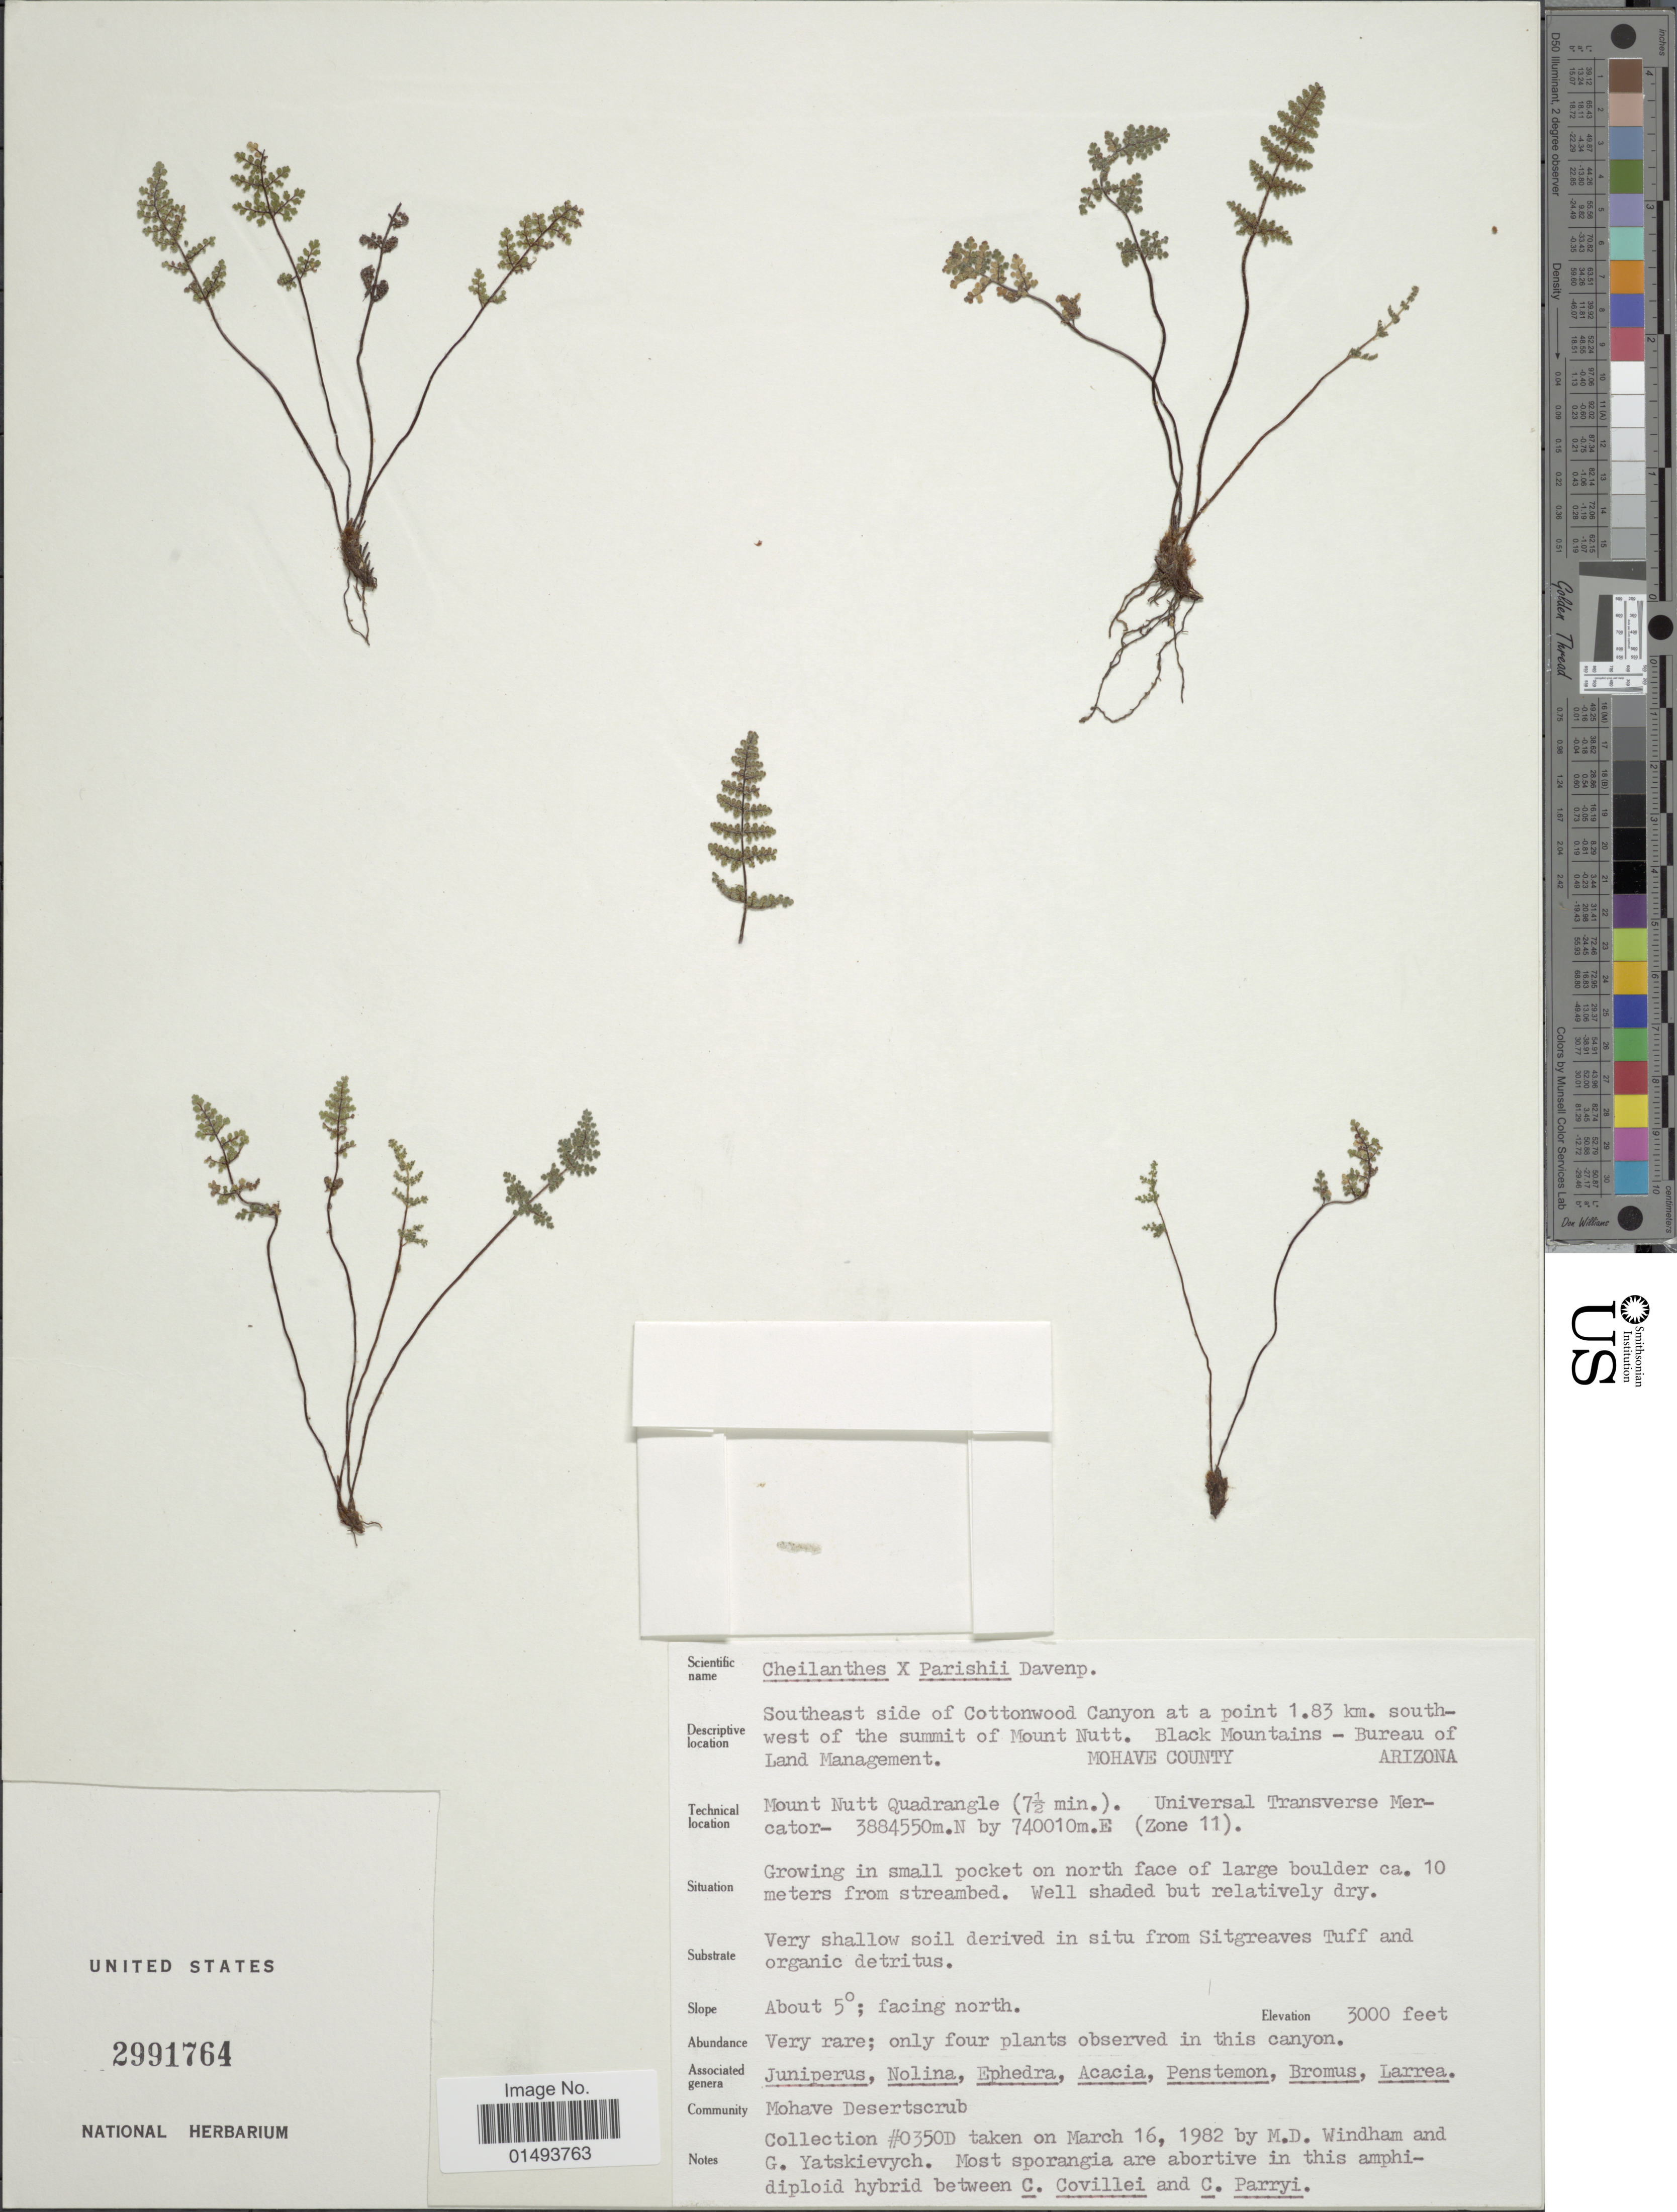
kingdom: Plantae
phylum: Tracheophyta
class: Polypodiopsida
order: Polypodiales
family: Pteridaceae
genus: Myriopteris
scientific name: Myriopteris x parishii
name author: (Davenp.) Grusz & Windham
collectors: M. Windham & G. Yatskievych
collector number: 0350D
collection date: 1982-03-16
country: United States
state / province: Arizona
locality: Southeast side of Cottonwood Canyon at a point 1.83 km. southwest of the summit of Mount Nutt. Black Mountains - Bureau of Land Management, Mount Nutt Quadrangle (7.5 min.) Universal Transverse Mercator 3884550m N. by 740020m E. (Zone 11)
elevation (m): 914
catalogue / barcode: US 2991764